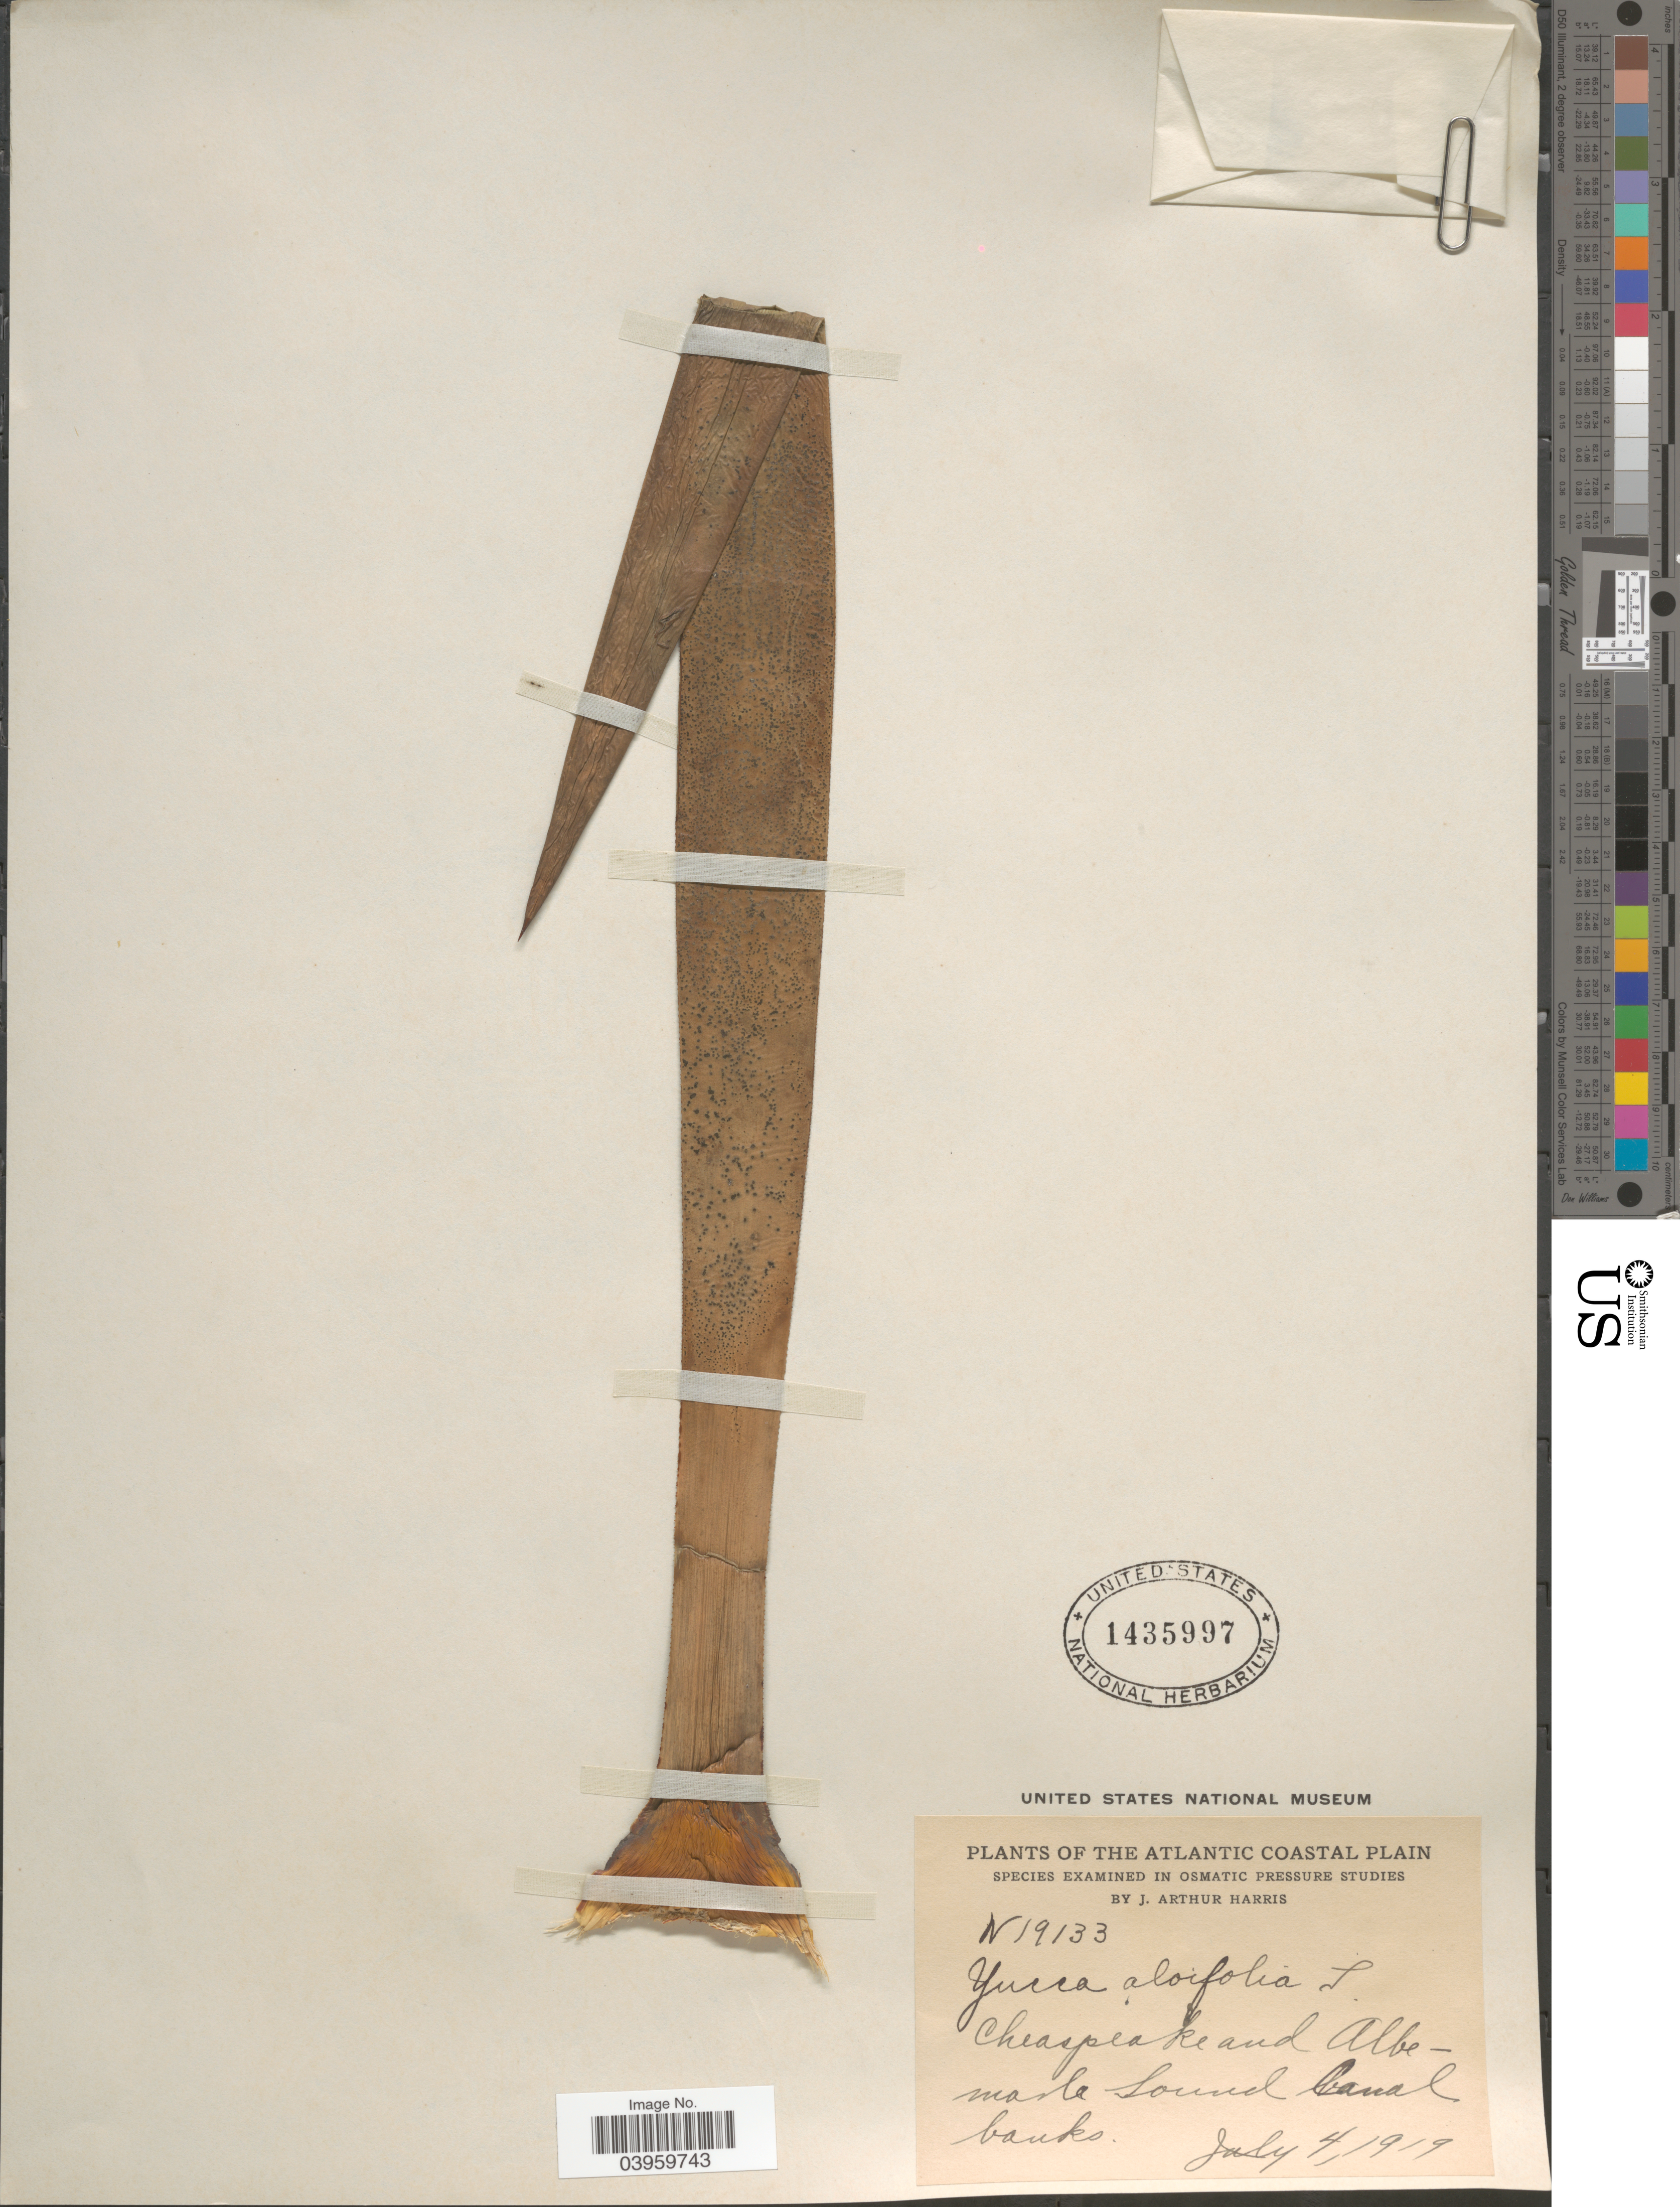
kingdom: Plantae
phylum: Tracheophyta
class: Liliopsida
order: Asparagales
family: Asparagaceae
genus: Yucca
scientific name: Yucca aloifolia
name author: L.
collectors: J. A. Harris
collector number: N19133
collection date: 1919-07-04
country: United States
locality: The Atlantic Coastal Plain. Cheaspeake and Albemarle Sound Canal banks.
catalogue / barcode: US 1435997